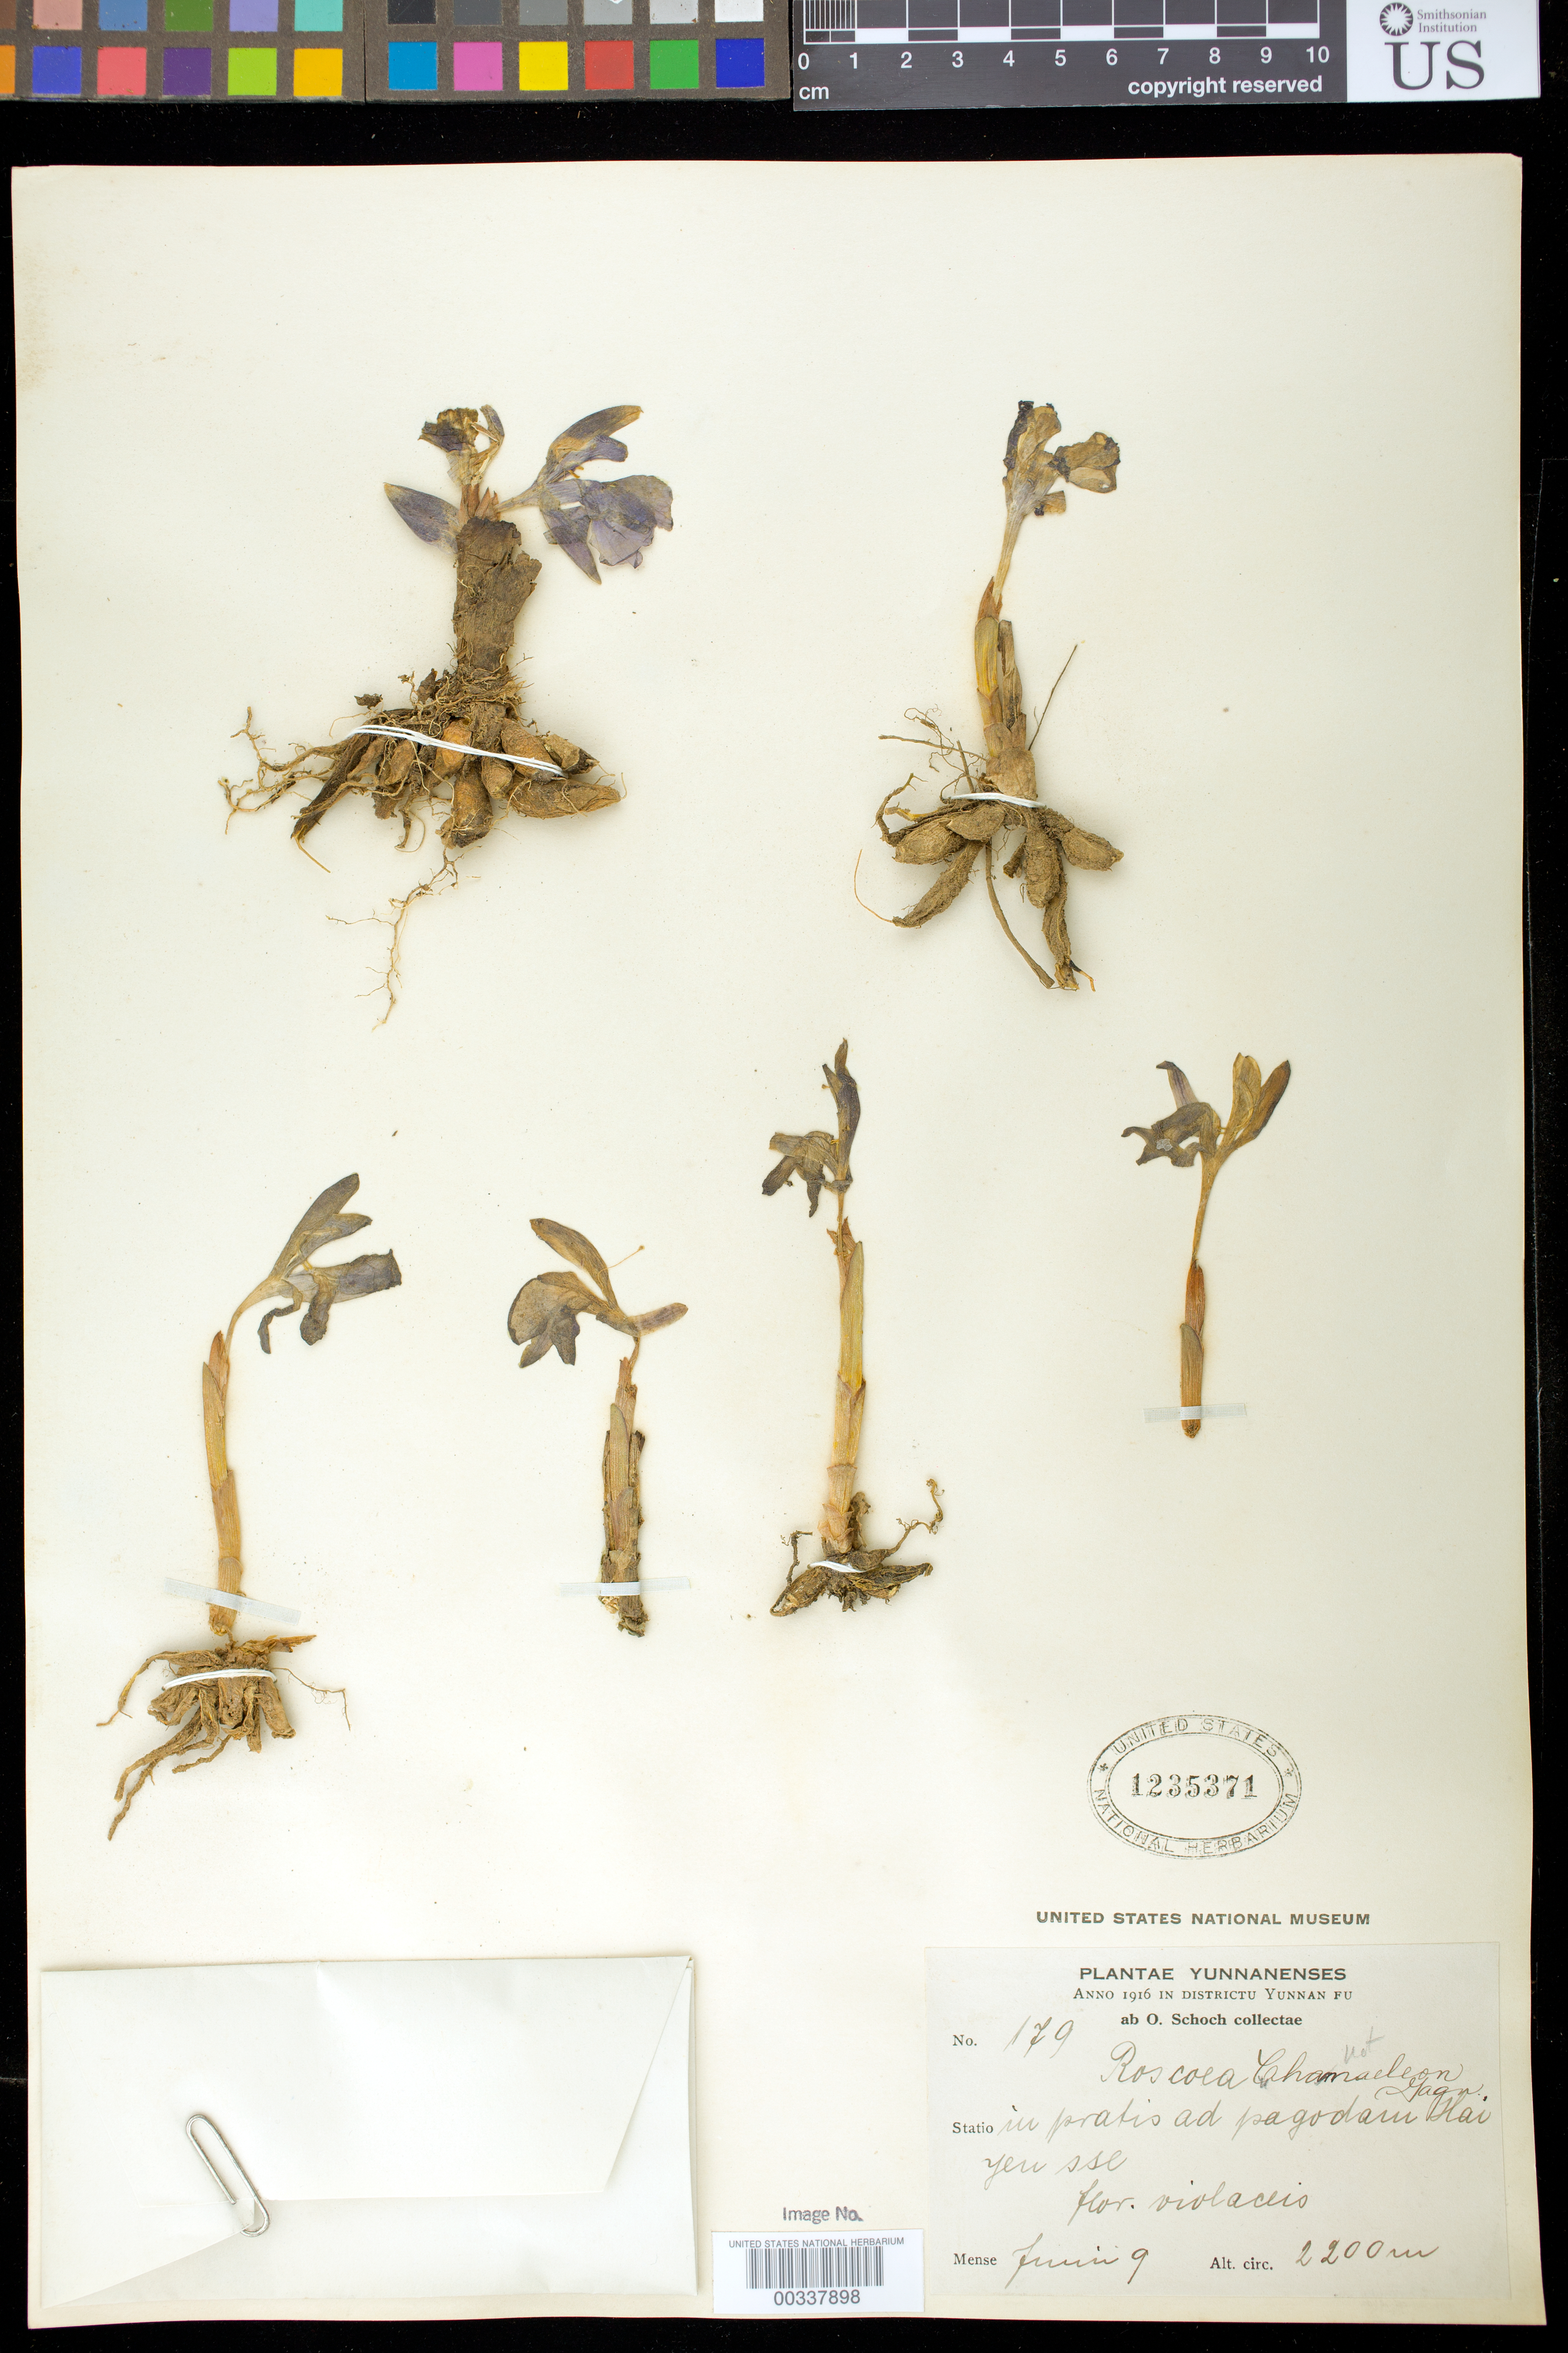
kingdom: Plantae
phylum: Tracheophyta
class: Liliopsida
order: Zingiberales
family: Zingiberaceae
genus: Roscoea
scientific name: Roscoea chamaeleon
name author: Gagnep.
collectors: O. Schoch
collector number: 179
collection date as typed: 09 Jun 1916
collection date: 1916-06-09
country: China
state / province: Yunnan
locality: In pratis ad pagodam hai yeu sse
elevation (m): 2200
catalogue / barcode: US 1235371